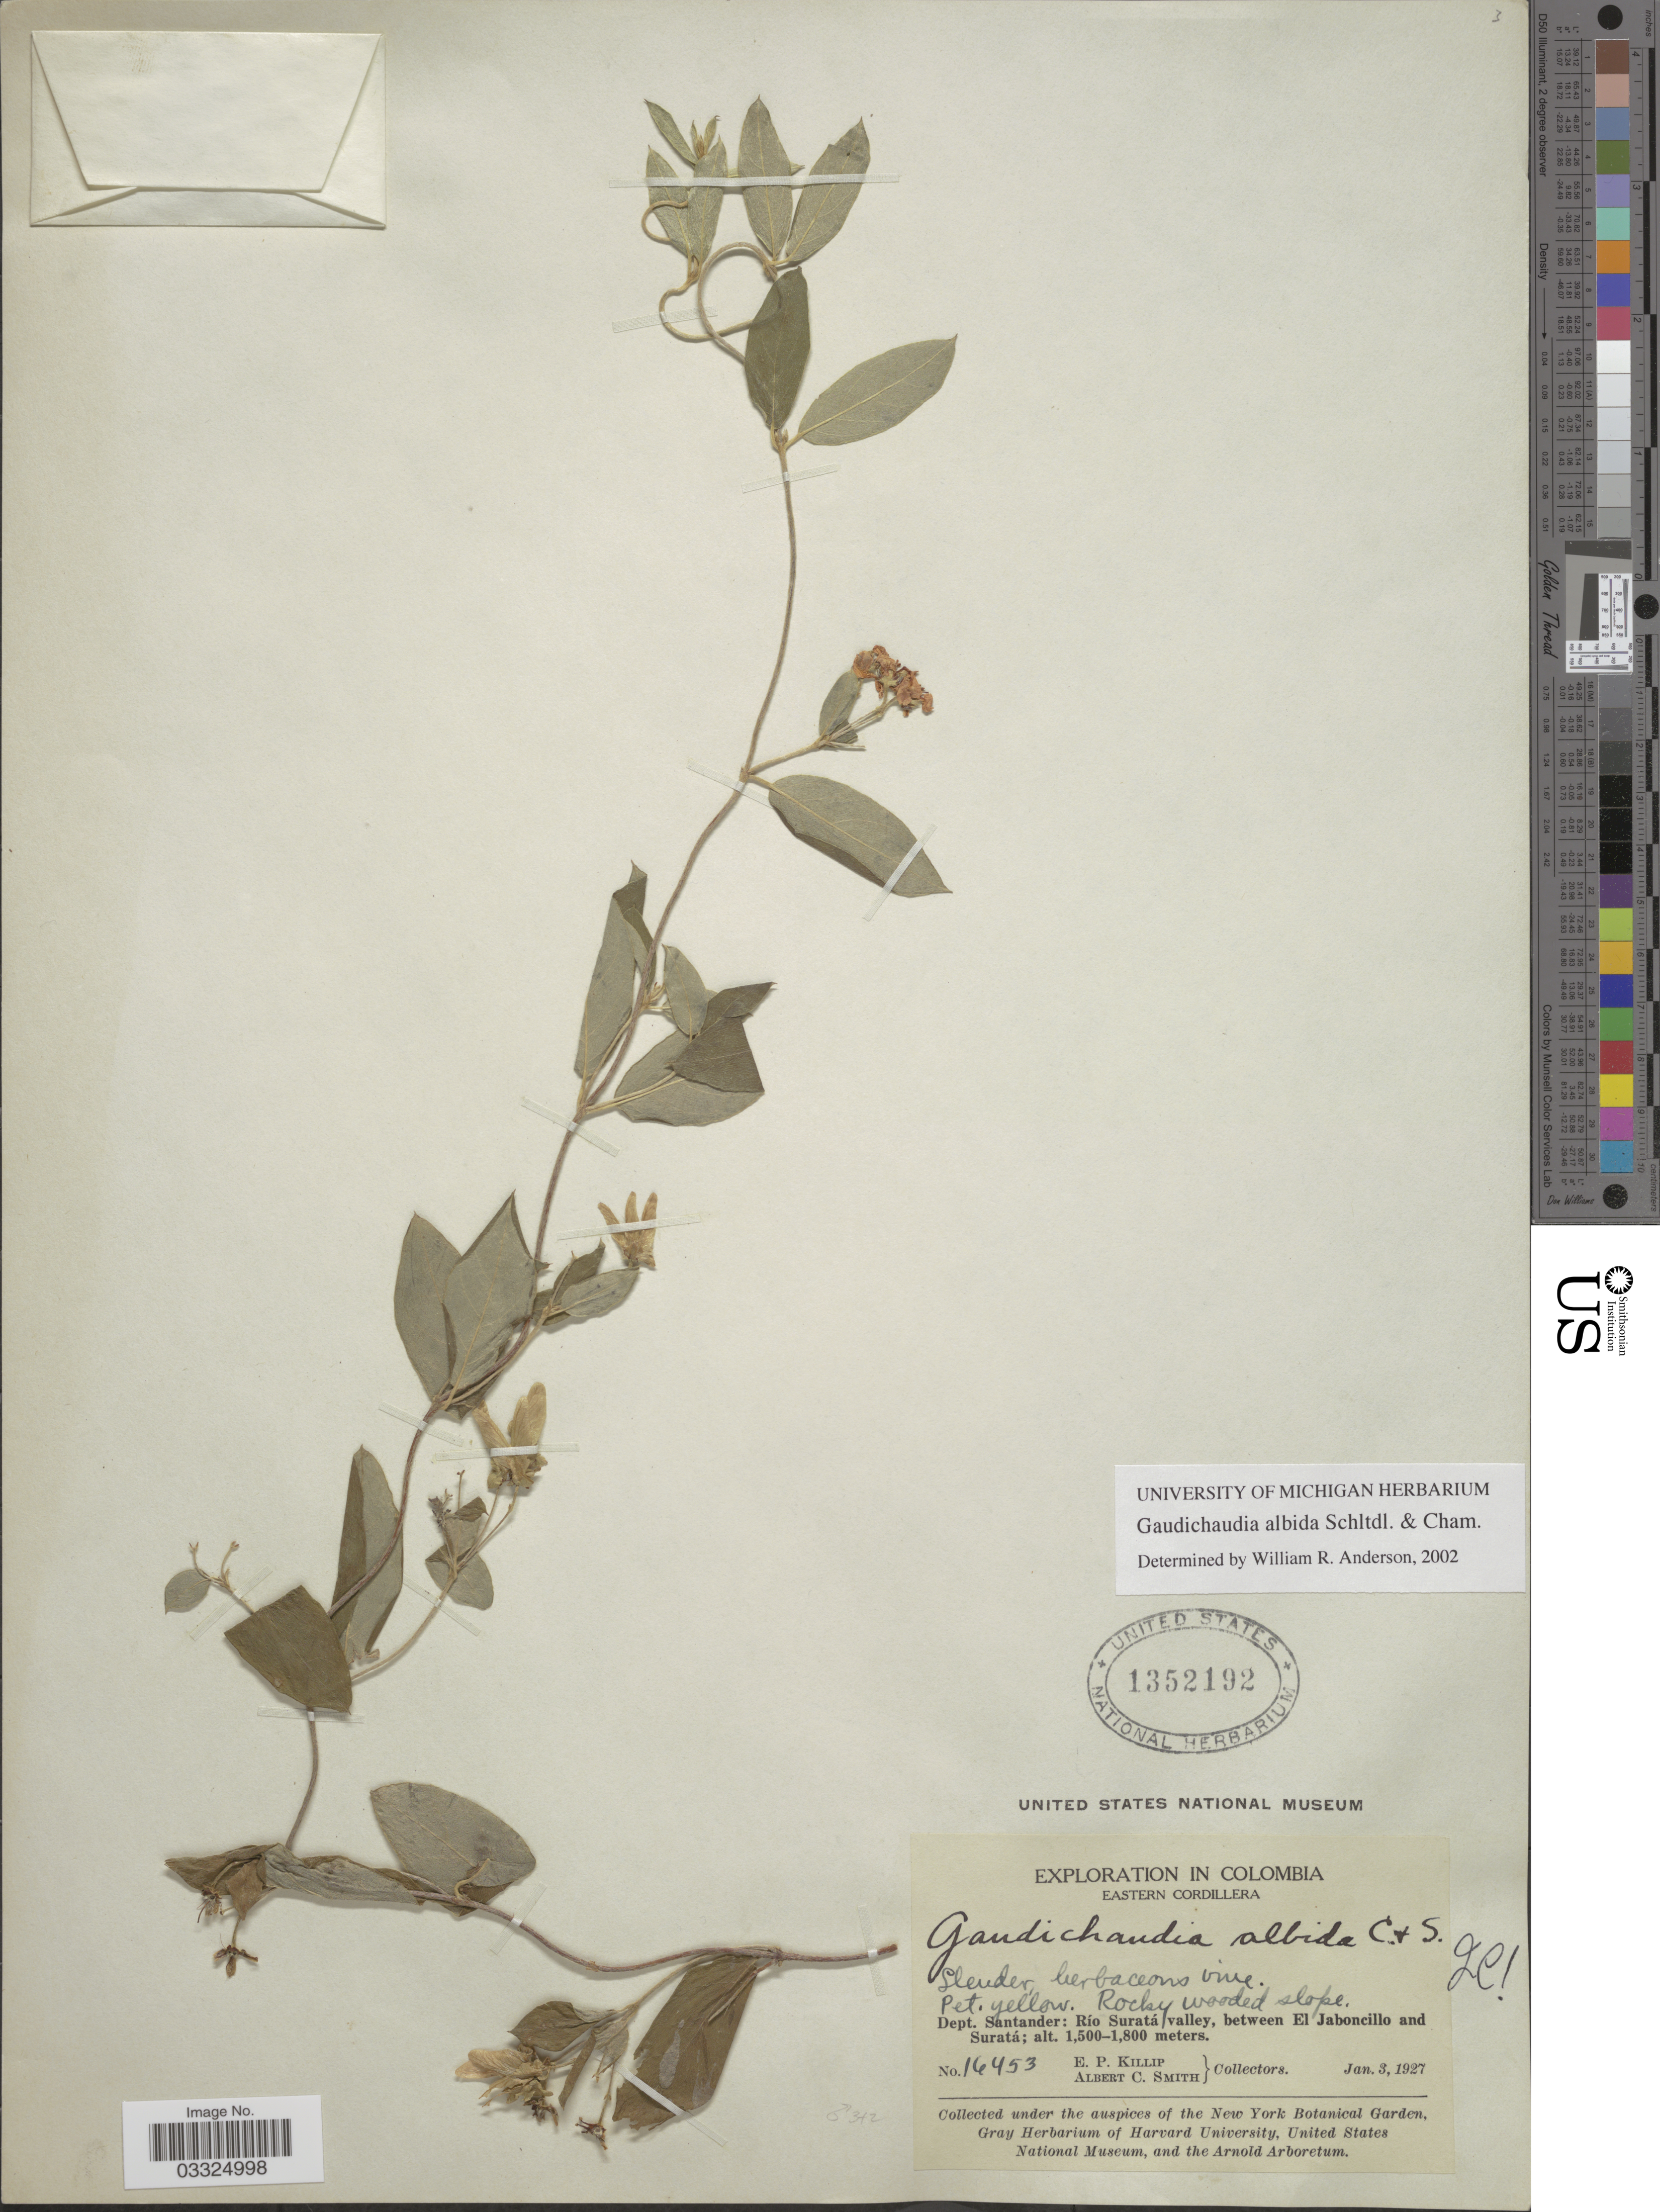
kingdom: Plantae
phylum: Tracheophyta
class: Magnoliopsida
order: Malpighiales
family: Malpighiaceae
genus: Gaudichaudia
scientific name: Gaudichaudia albida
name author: Schltdl. & Cham.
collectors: E. P. Killip & A. C. Smith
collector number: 16453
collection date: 1927-01-03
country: Colombia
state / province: Santander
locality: Eastern Cordillera. Dept. Santander: Río Suratá valley, between El Jaboncillo and Suratá.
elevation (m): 1500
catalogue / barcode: US 1352192